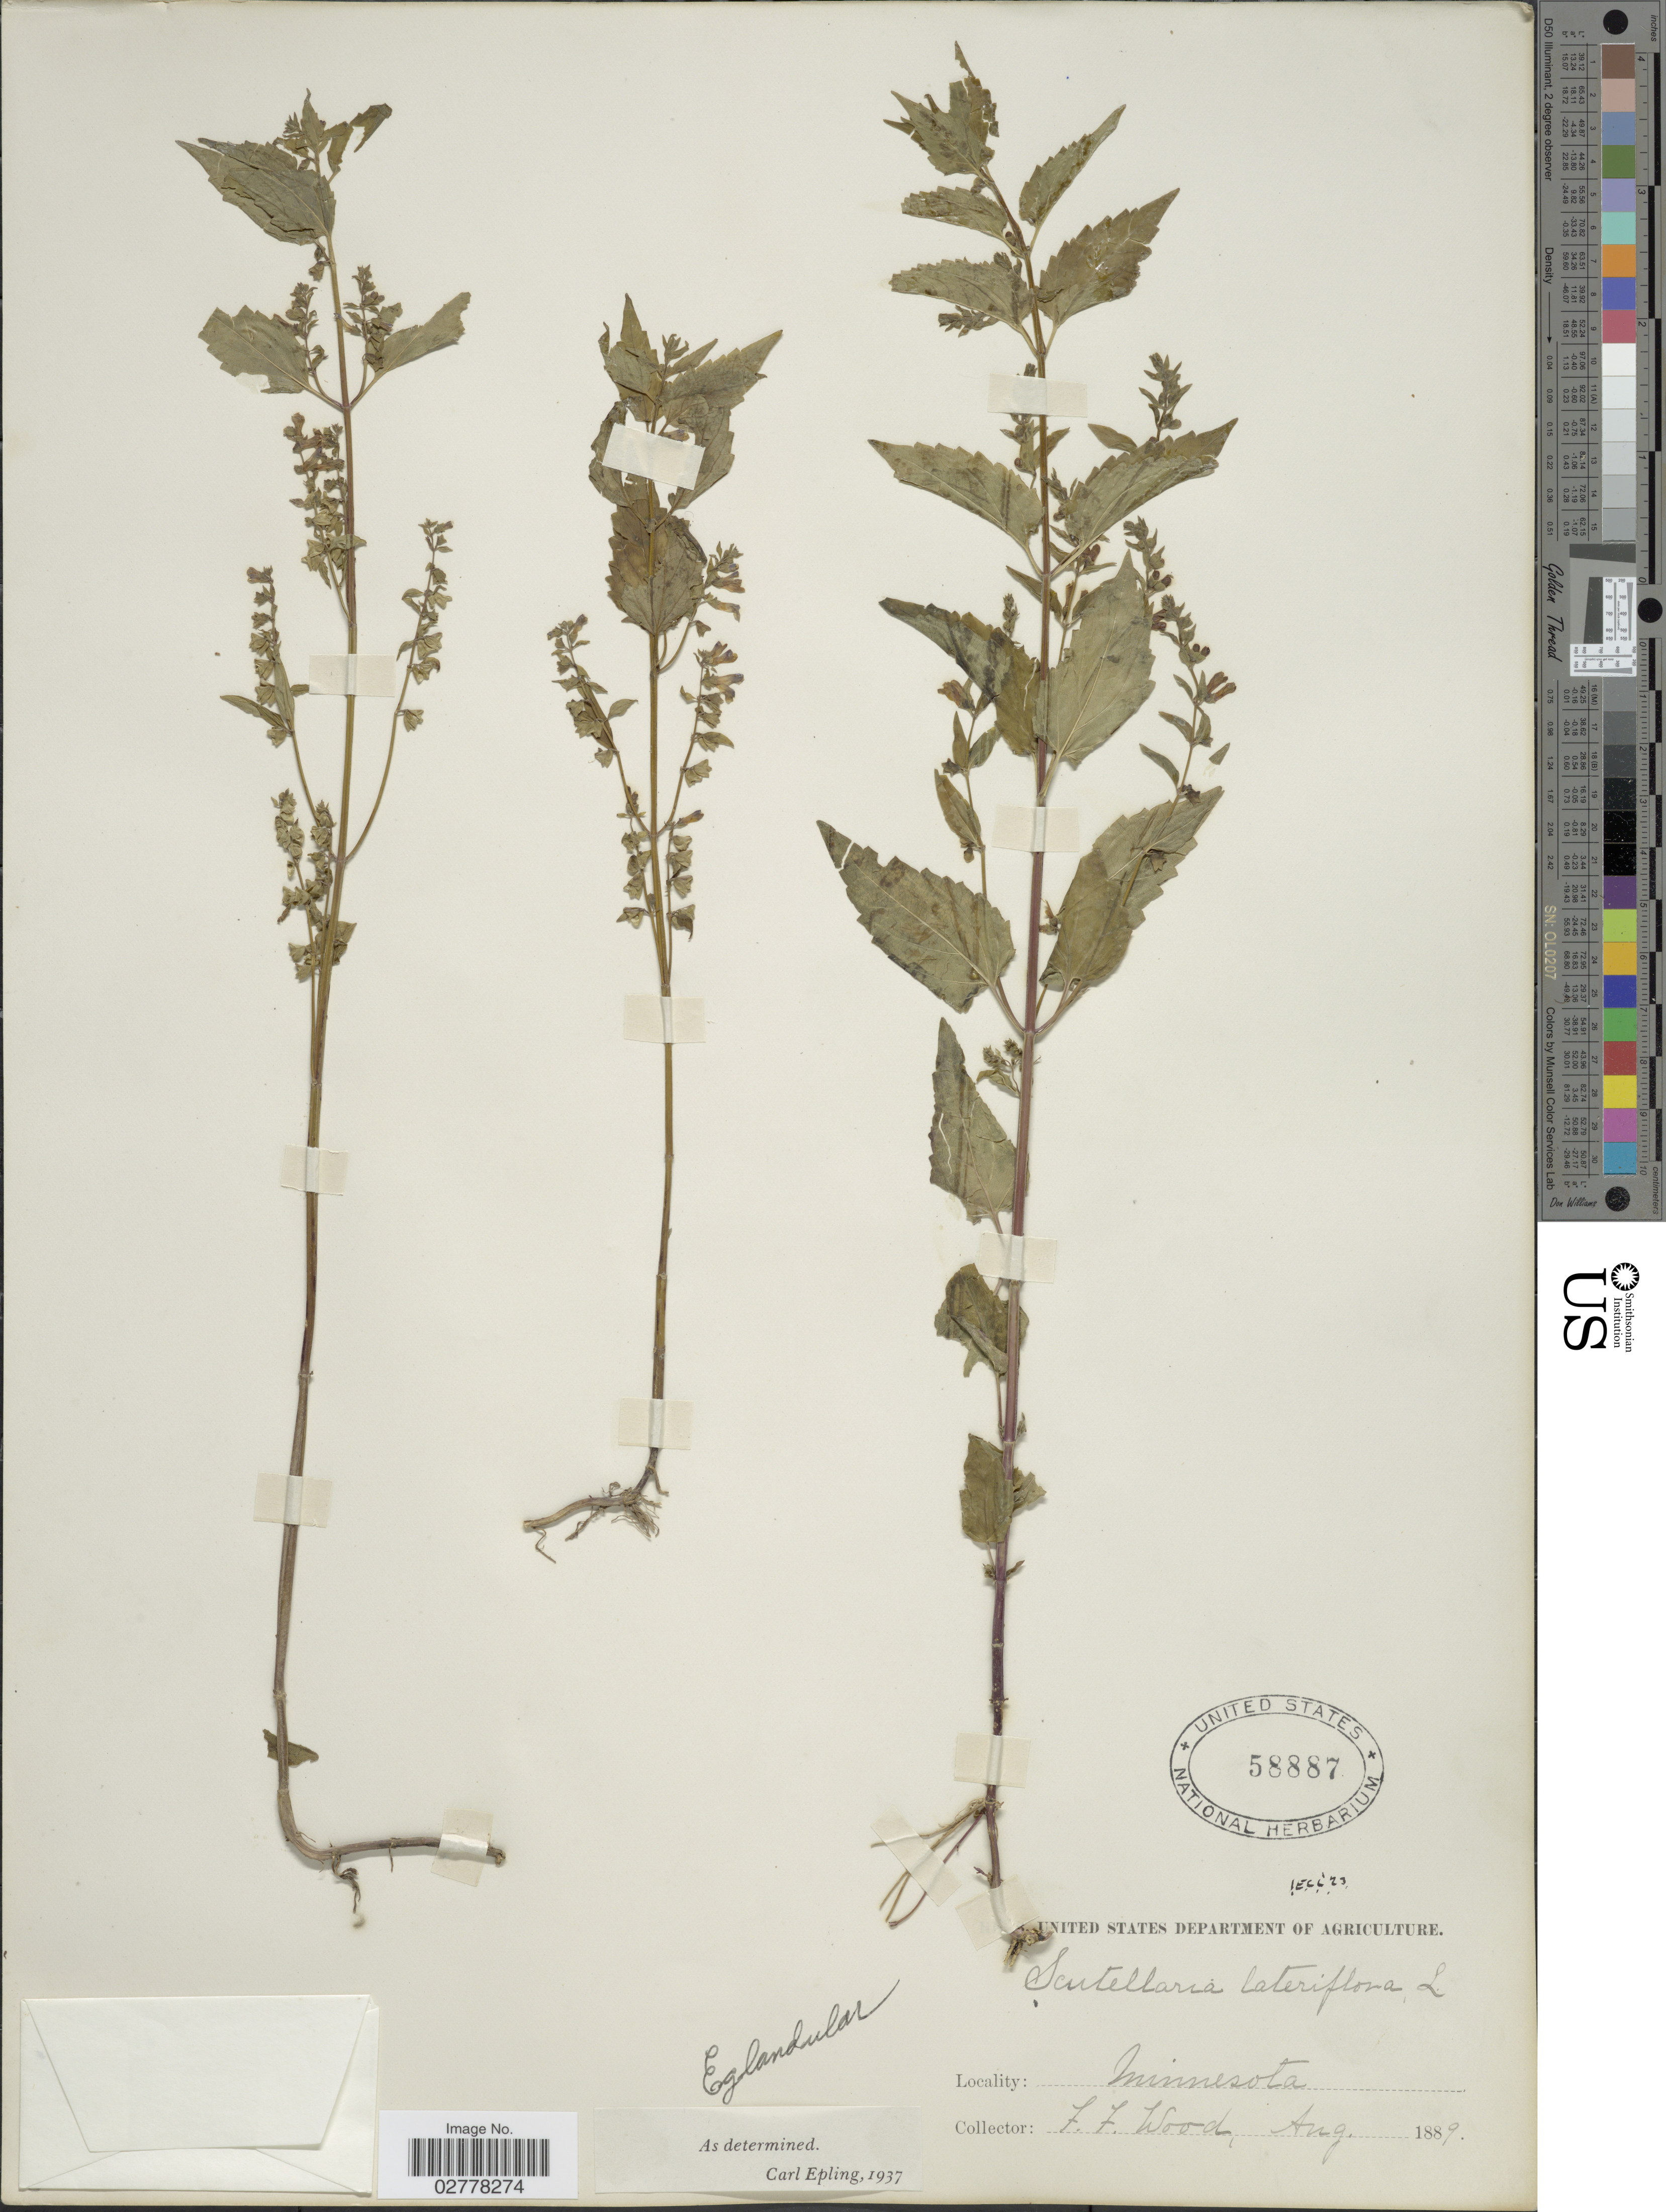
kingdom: Plantae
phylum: Tracheophyta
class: Magnoliopsida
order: Lamiales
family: Lamiaceae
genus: Scutellaria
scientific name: Scutellaria lateriflora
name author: L.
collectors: F. Wood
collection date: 1889-08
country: United States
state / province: Minnesota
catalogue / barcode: US 58887